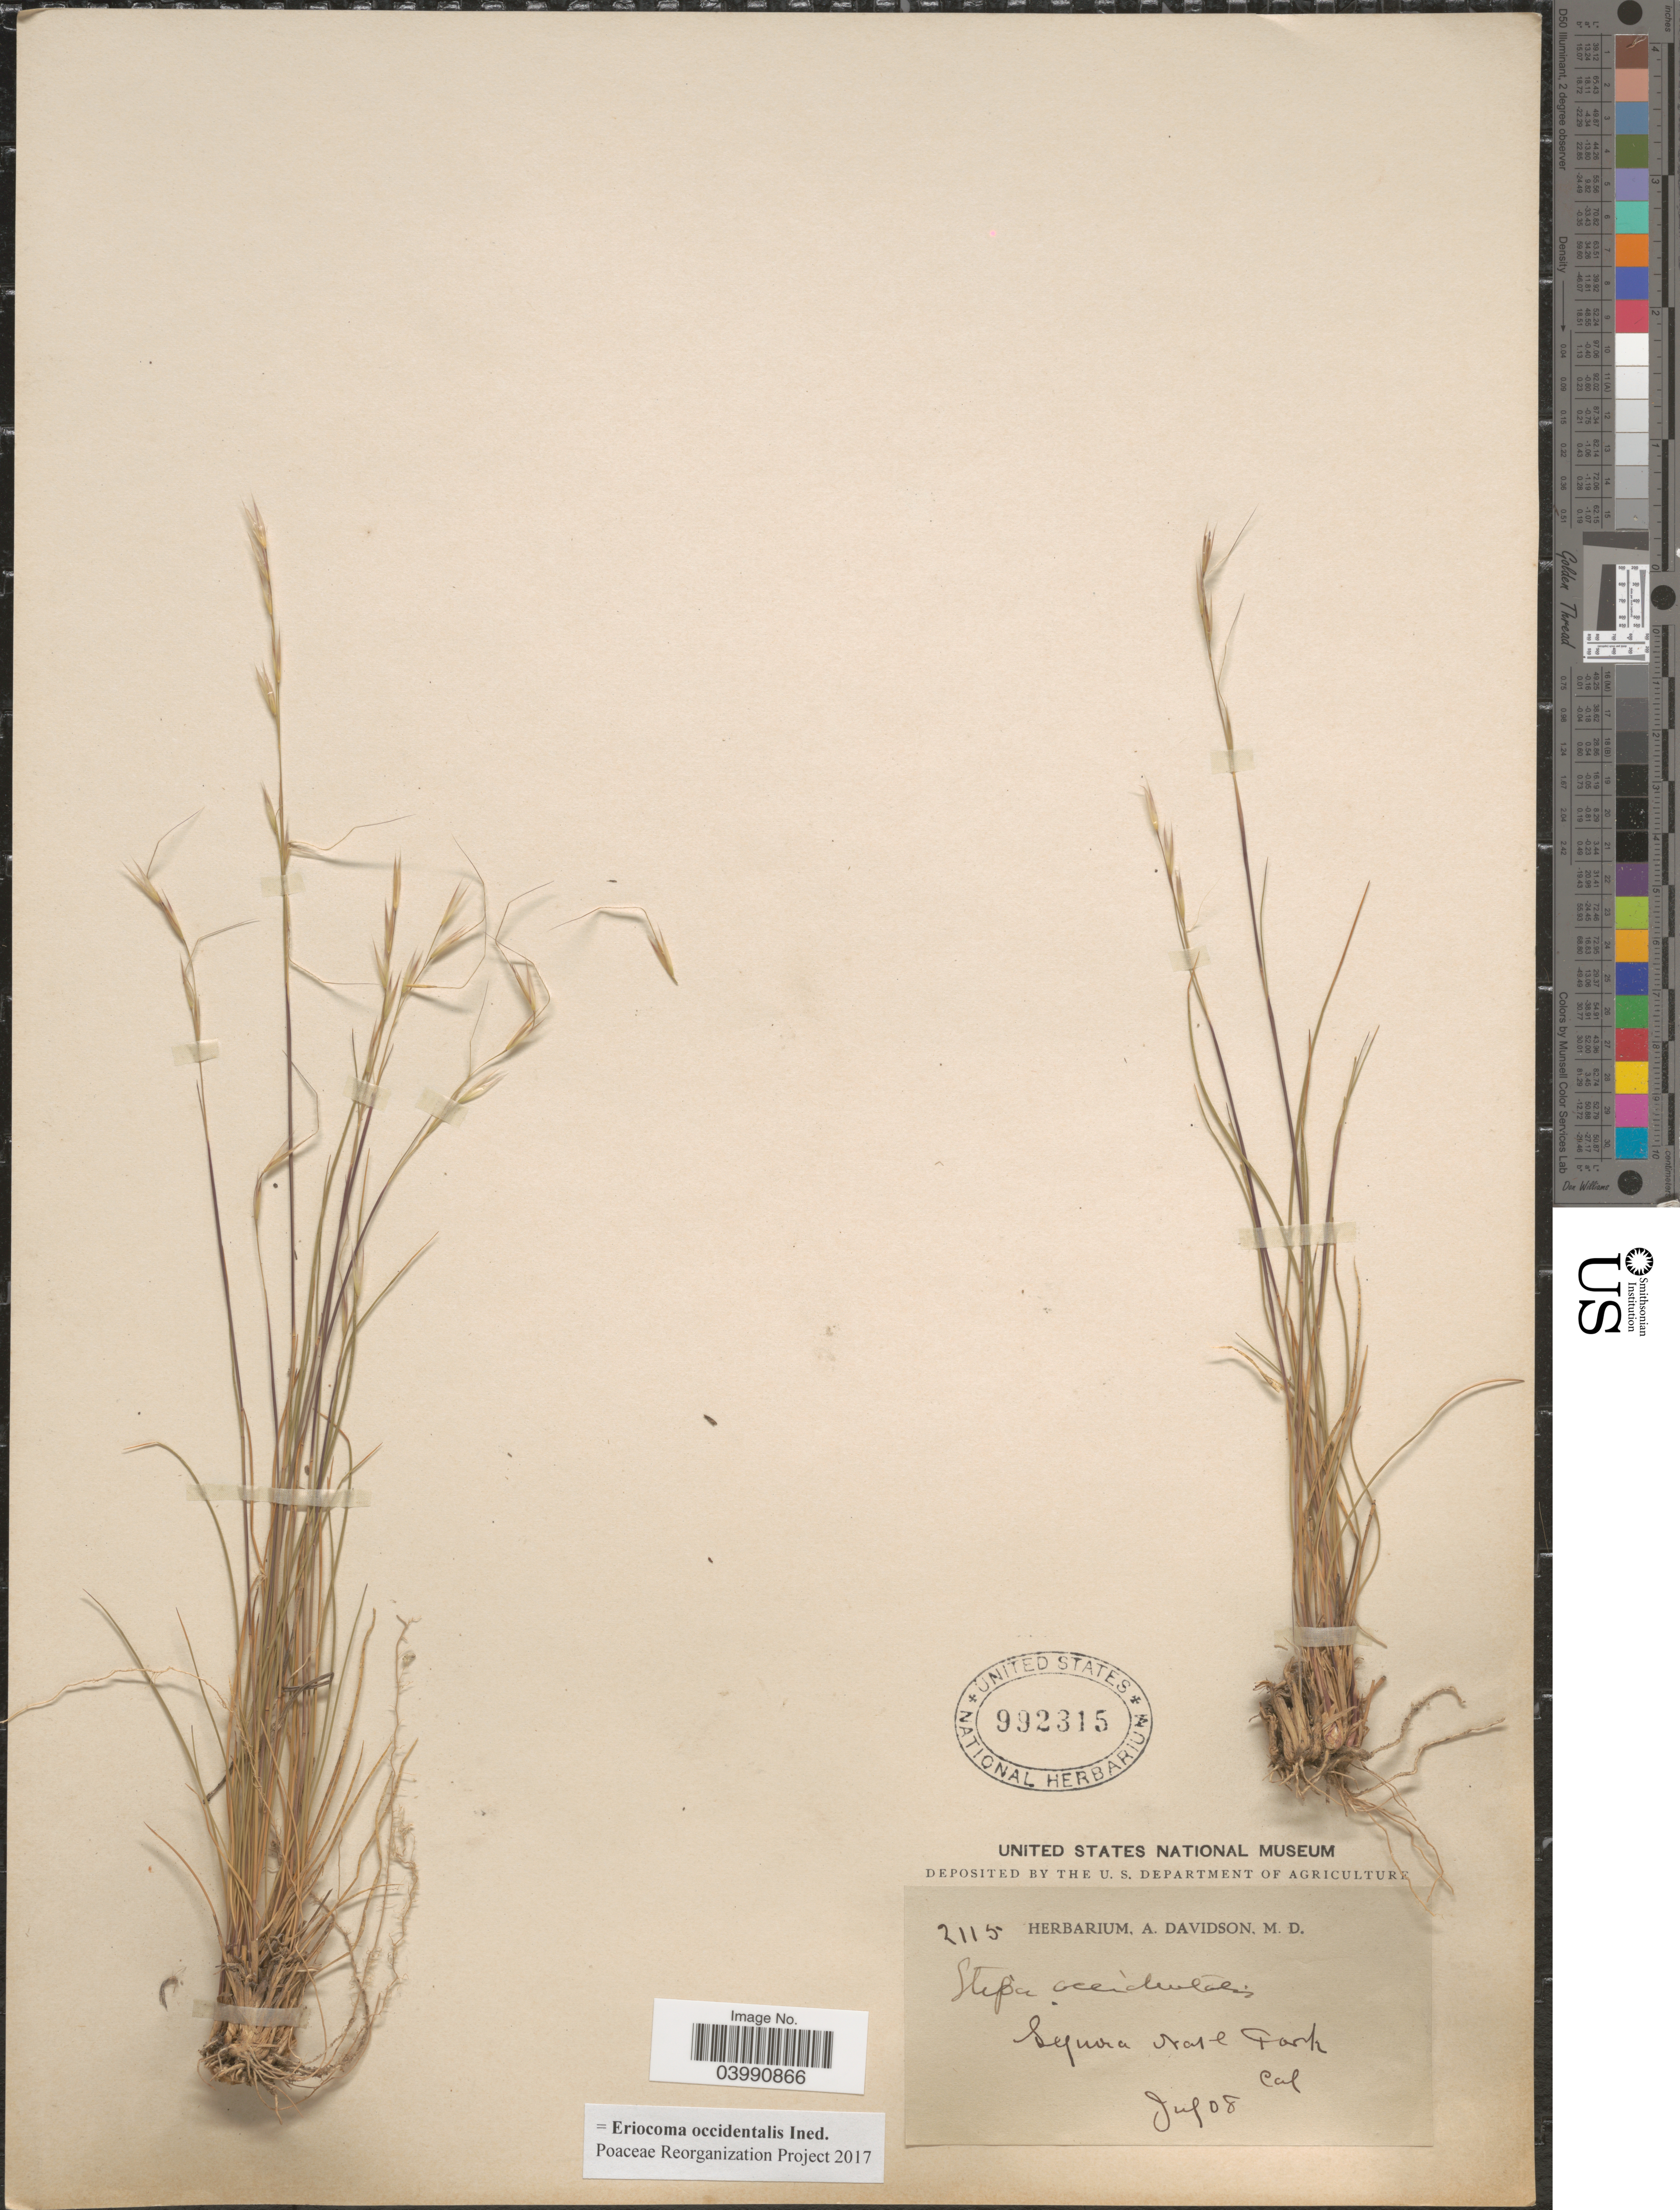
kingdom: Plantae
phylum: Tracheophyta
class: Liliopsida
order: Poales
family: Poaceae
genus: Eriocoma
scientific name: Eriocoma occidentalis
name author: (Thurb. ex S. Watson) Romasch.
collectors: ex herb. A. Davidson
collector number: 2115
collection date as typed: Transcribed d/m/y: /7/8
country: United States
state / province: California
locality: Sequoia Natl Park.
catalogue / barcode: US 992315